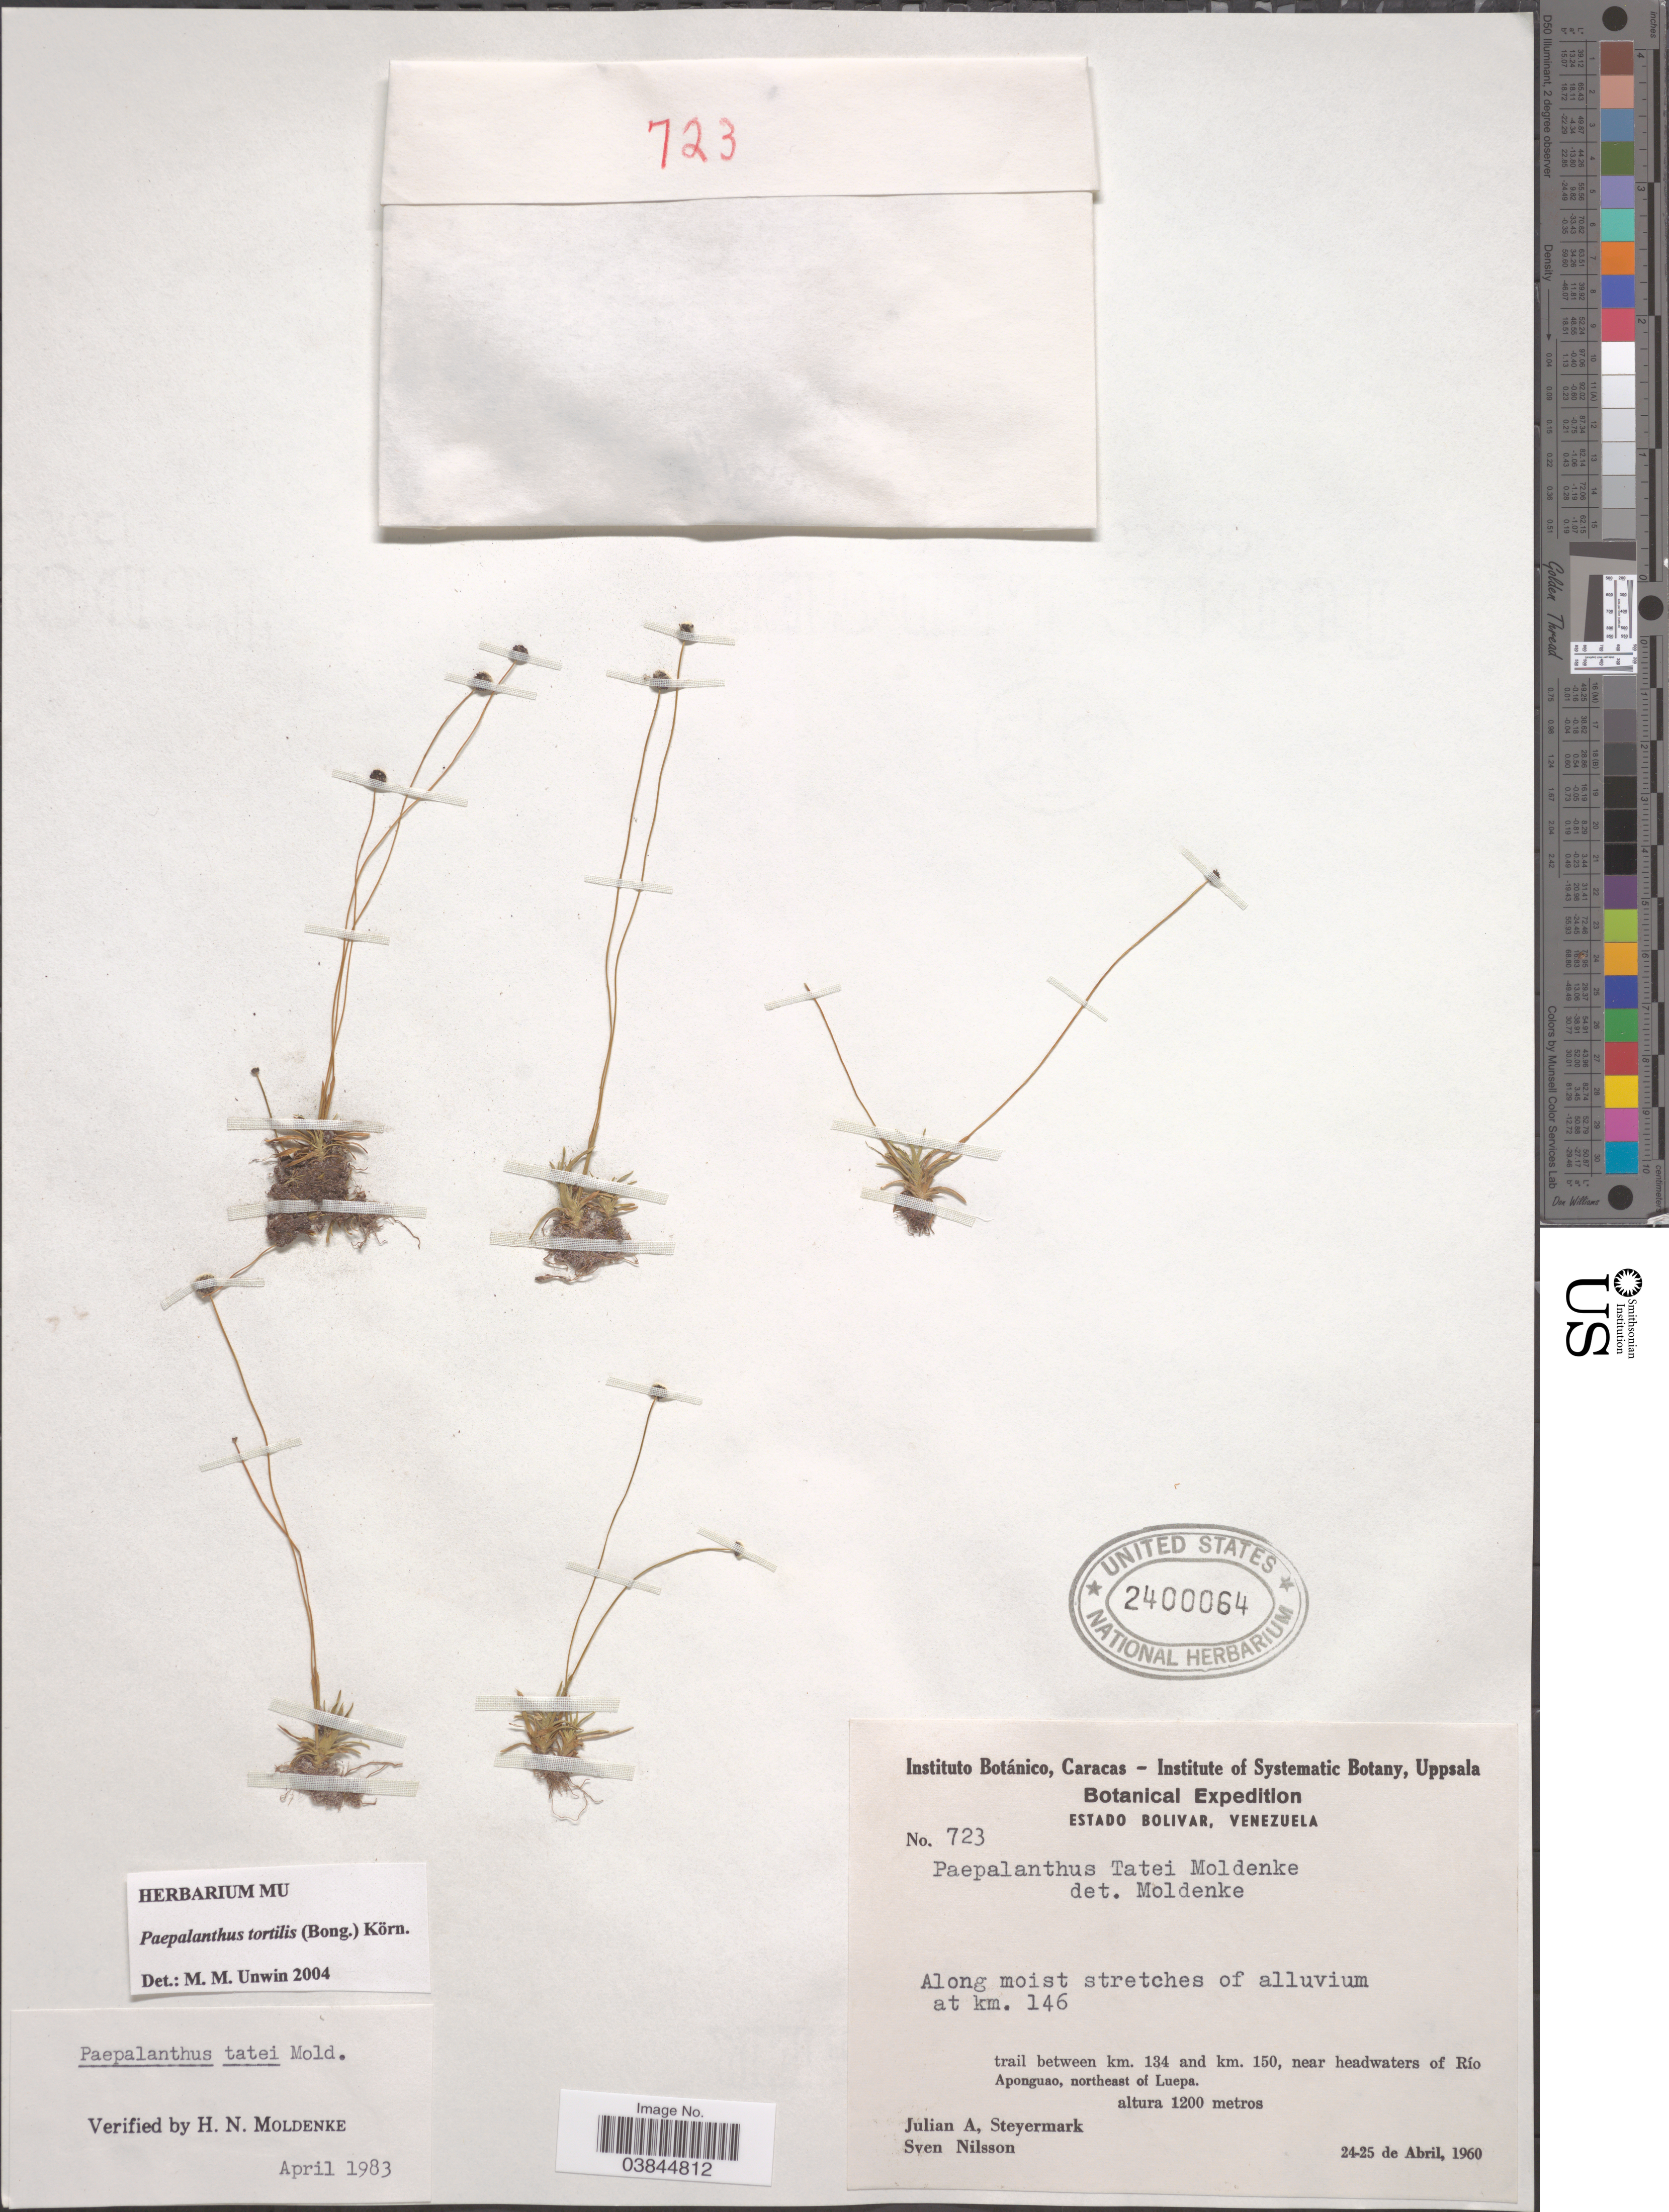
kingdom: Plantae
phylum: Tracheophyta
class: Liliopsida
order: Poales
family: Eriocaulaceae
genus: Paepalanthus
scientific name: Paepalanthus tortilis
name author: (Bong.) Koern.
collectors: J. Steyermark & Sv. Nilsson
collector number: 723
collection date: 1960-04-24/1960-04-25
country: Venezuela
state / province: Bolivar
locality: At km. 146. Trail between km. 134 and km. 150, near headwaters of Río Aponguao, northeast of Luepa.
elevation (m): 1200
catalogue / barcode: US 2400064